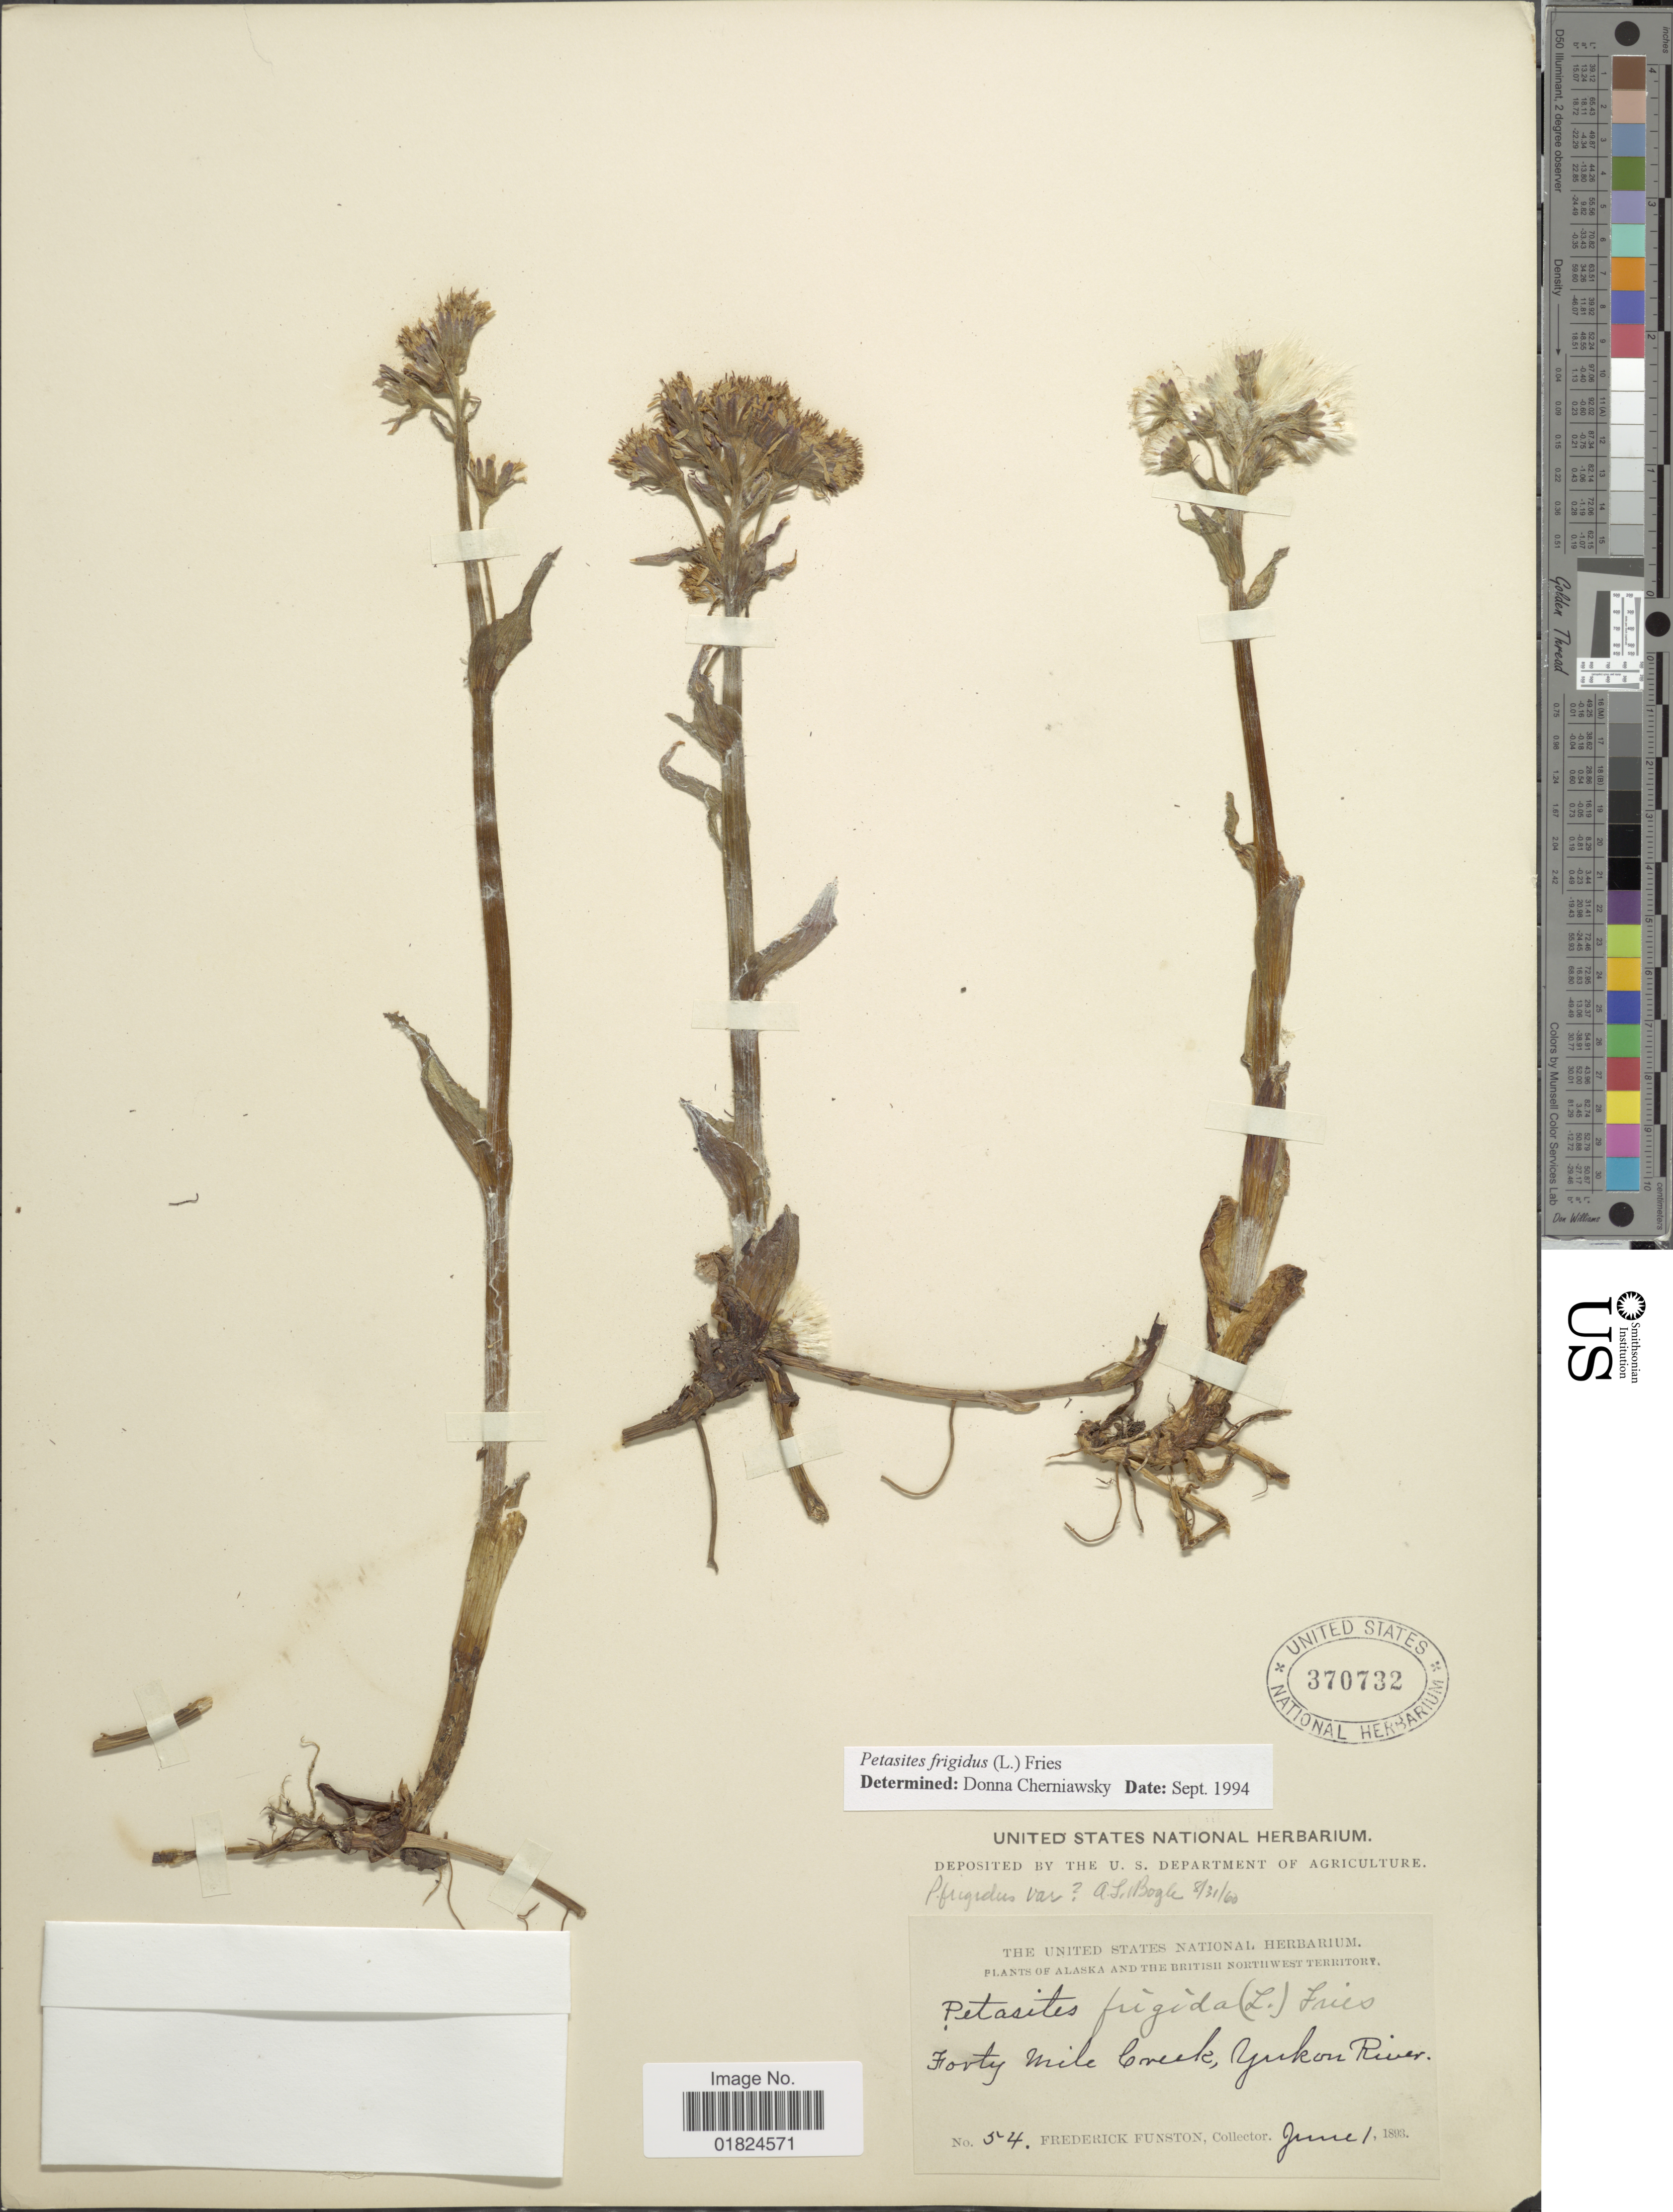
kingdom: Plantae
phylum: Tracheophyta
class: Magnoliopsida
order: Asterales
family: Asteraceae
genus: Petasites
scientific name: Petasites frigidus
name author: (L.) Fr.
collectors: F. Funston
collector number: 54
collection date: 1893-06-01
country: United States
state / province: Alaska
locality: And the British Northwest Territory, Forty mile Creek, Yukon River.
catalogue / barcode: US 370732